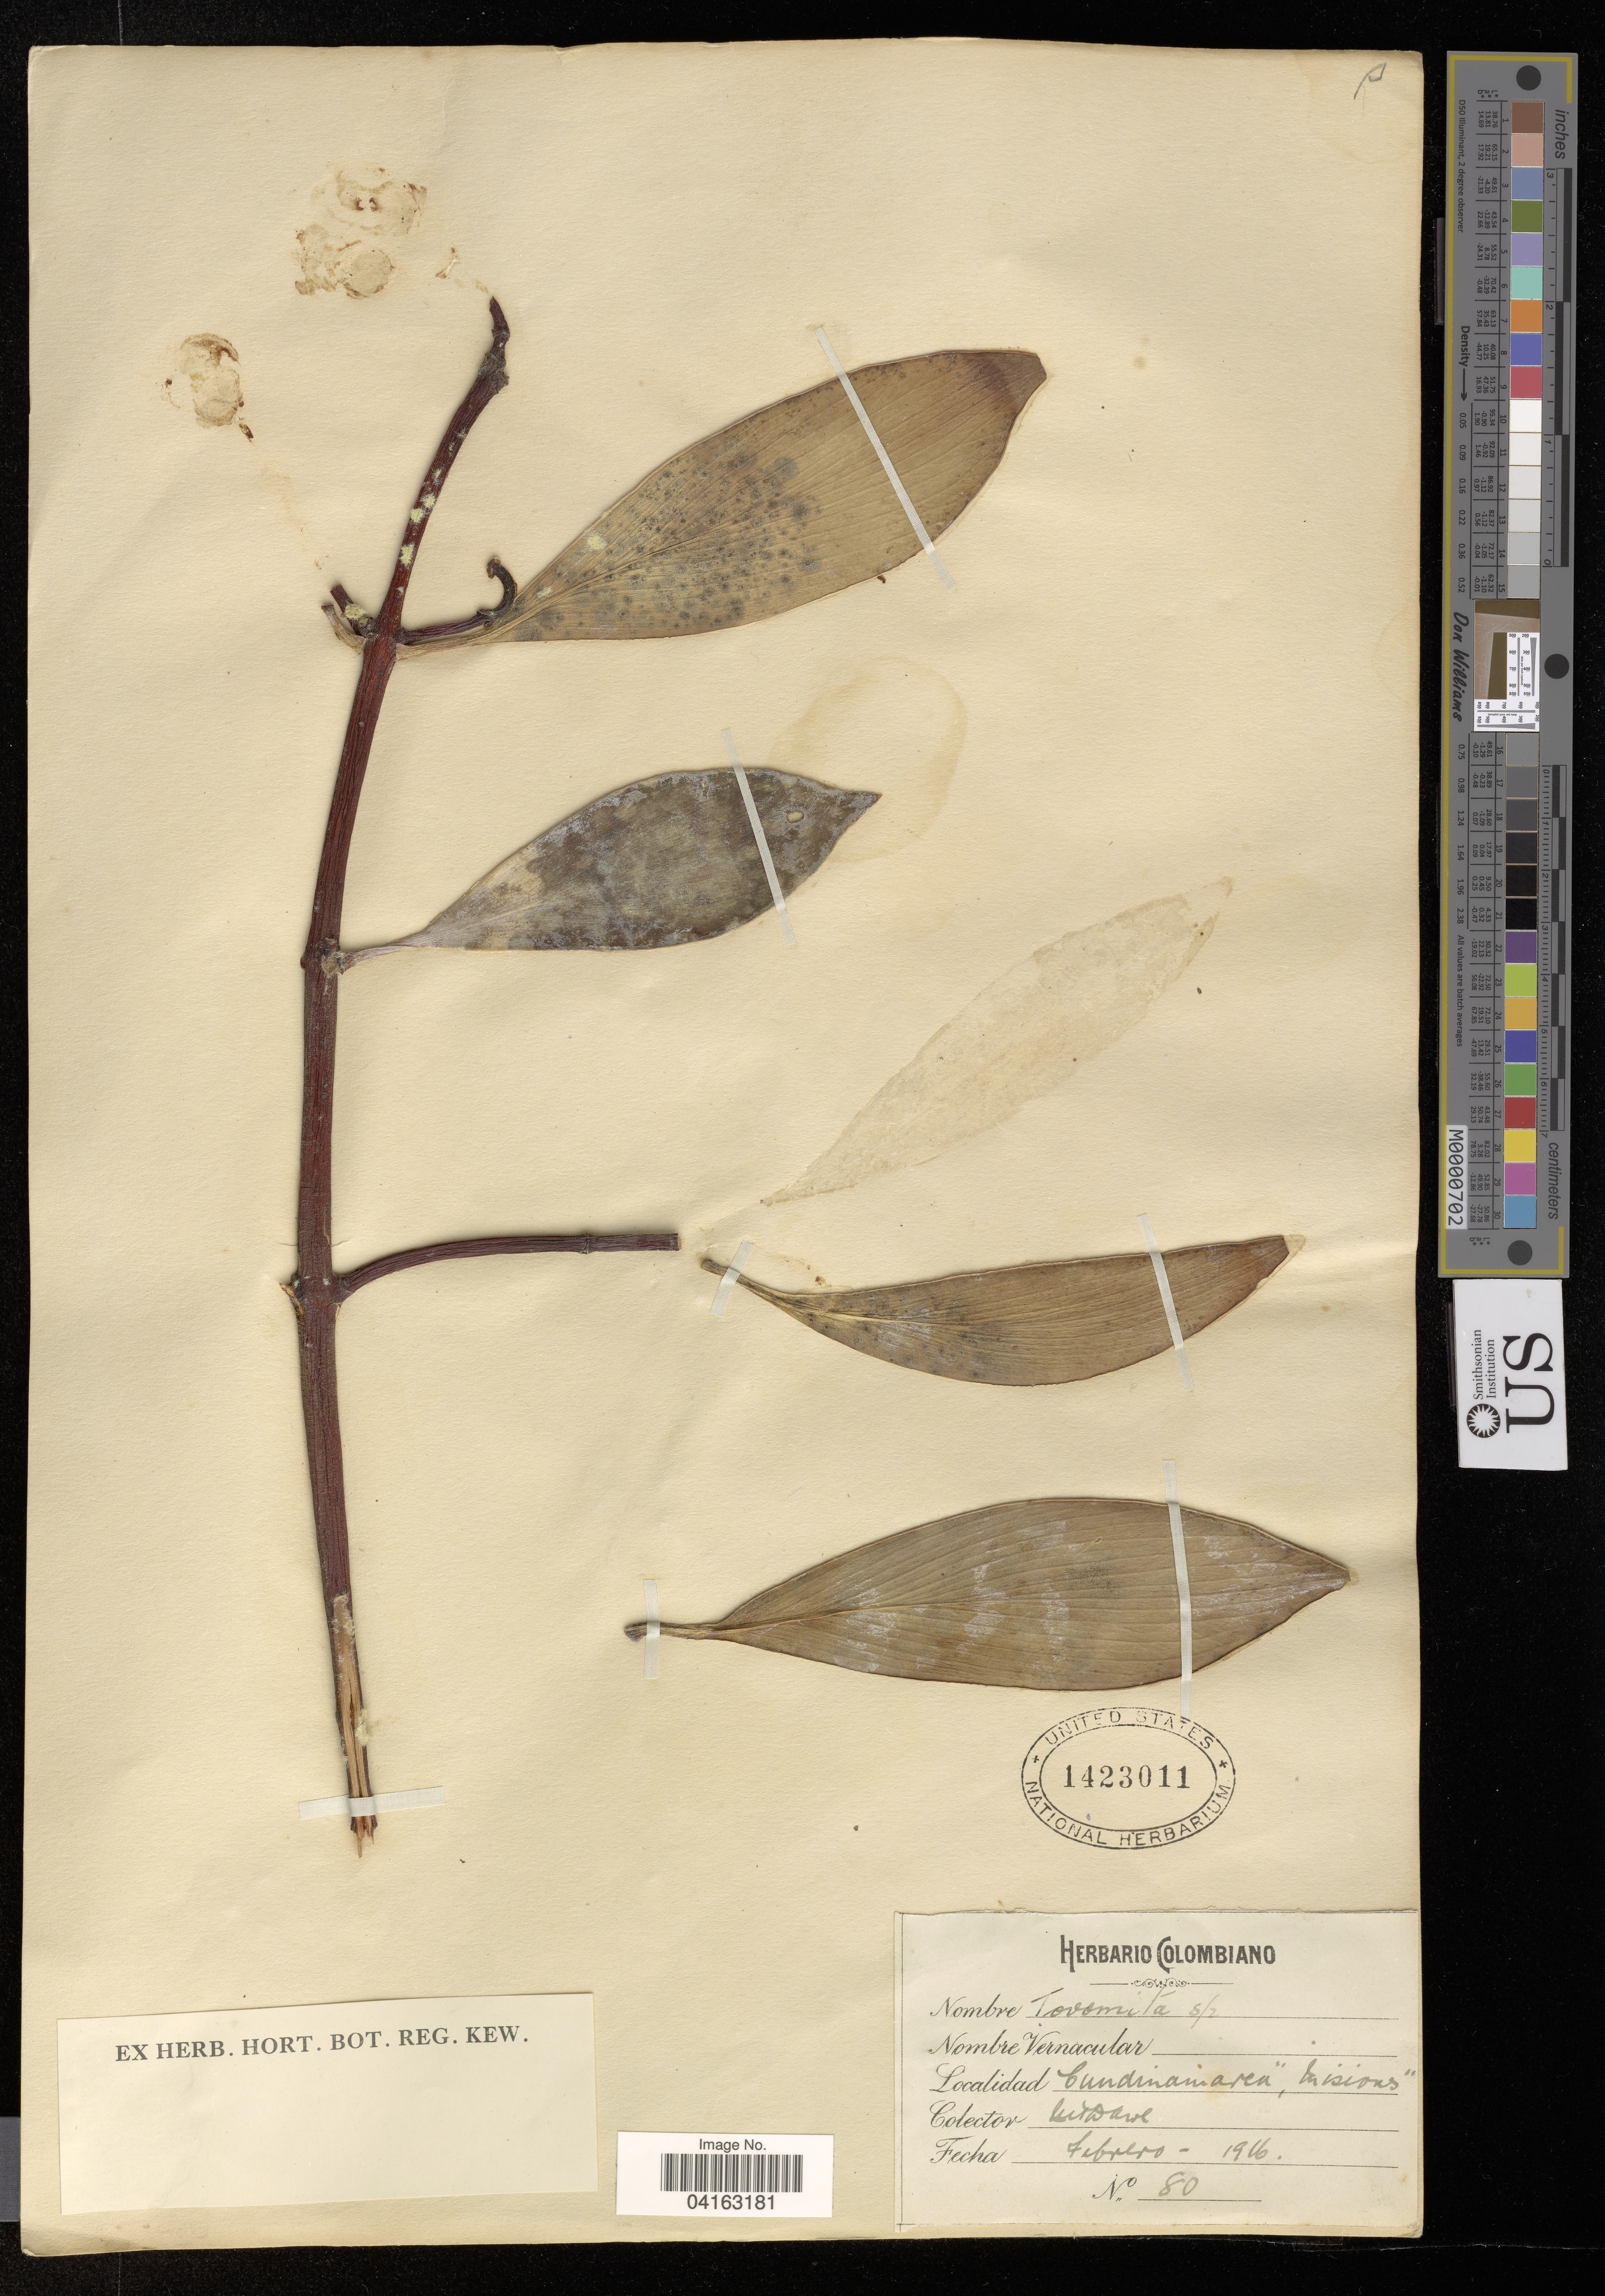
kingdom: Plantae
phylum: Tracheophyta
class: Magnoliopsida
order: Malpighiales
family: Clusiaceae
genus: Tovomita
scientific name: Tovomita sp.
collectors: M. T. Dawe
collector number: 80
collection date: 1916-02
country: Colombia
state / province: Cundinamarca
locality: "Divisions".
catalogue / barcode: US 1423011